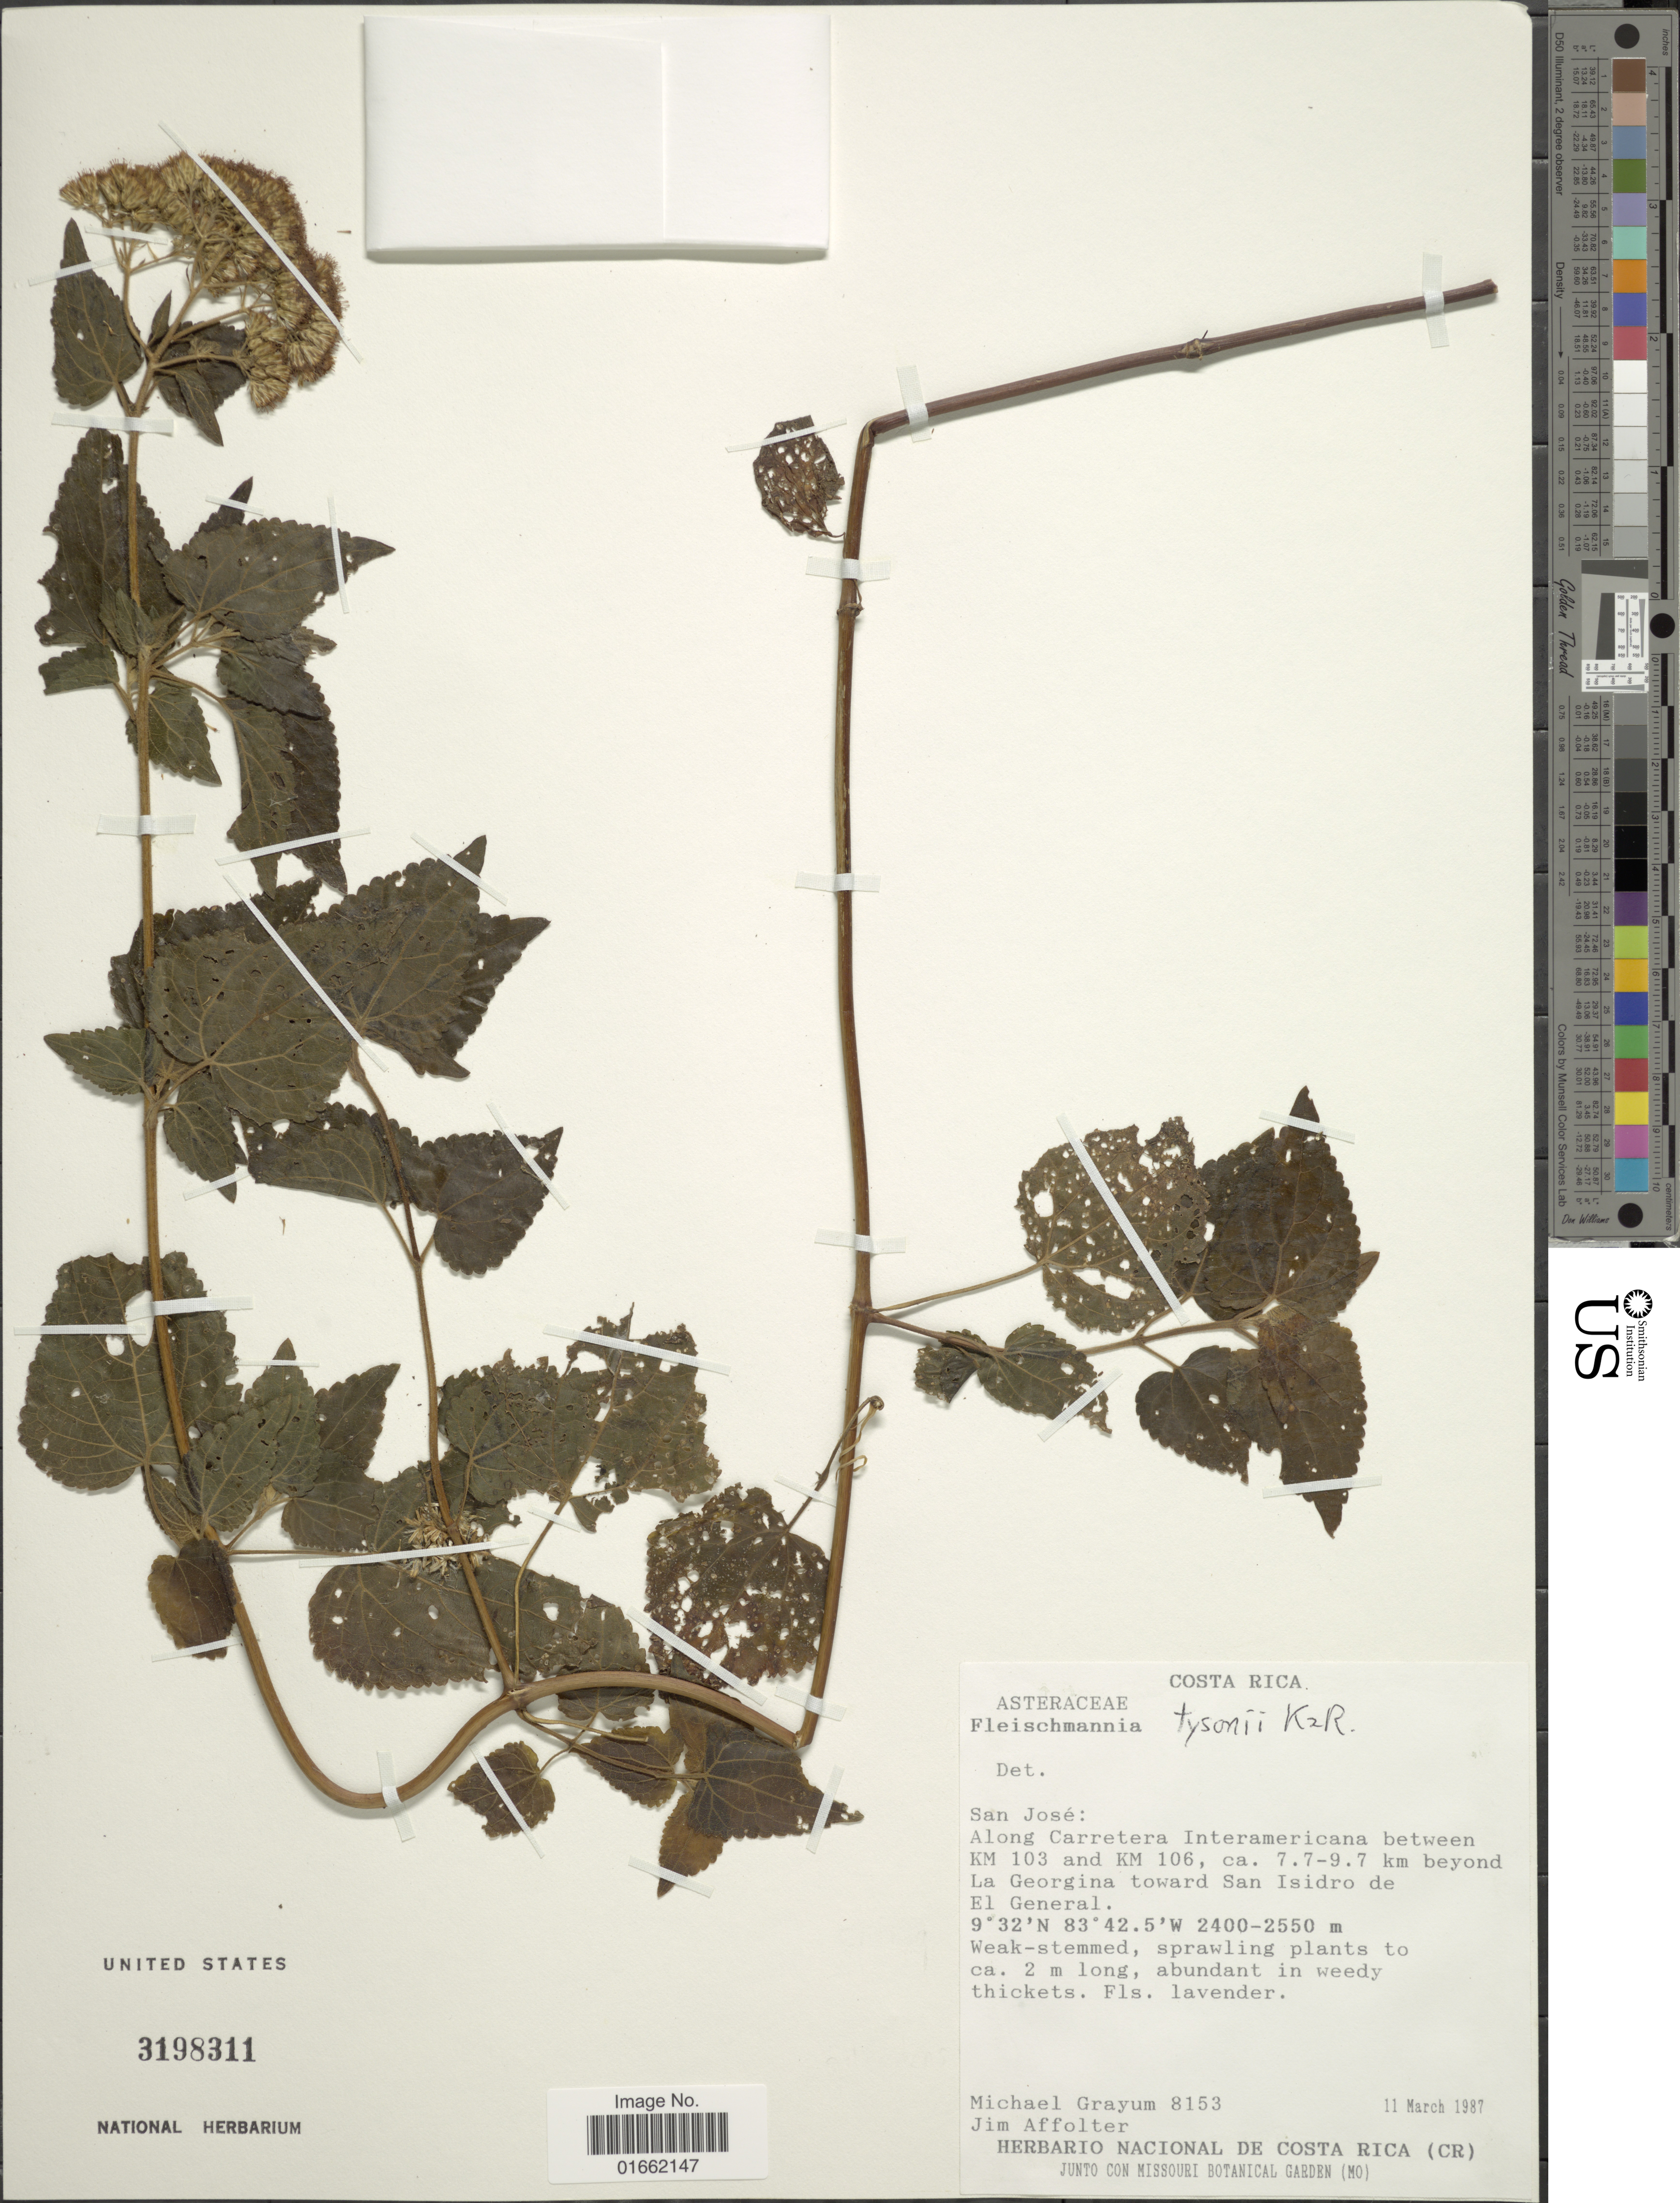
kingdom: Plantae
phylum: Tracheophyta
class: Magnoliopsida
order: Asterales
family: Asteraceae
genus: Fleischmannia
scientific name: Fleischmannia tysonii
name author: R.M. King & H. Rob.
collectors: M. H. Grayum & J. M. Affolter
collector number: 8153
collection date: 1987-03-11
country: Costa Rica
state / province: San José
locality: San José: Along Carretera Interamericana between KM 103 and KM 106, ca. 7.7-9.7 km beyond La Georgina toward San Isidro de El General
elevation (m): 2400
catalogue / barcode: US 3198311